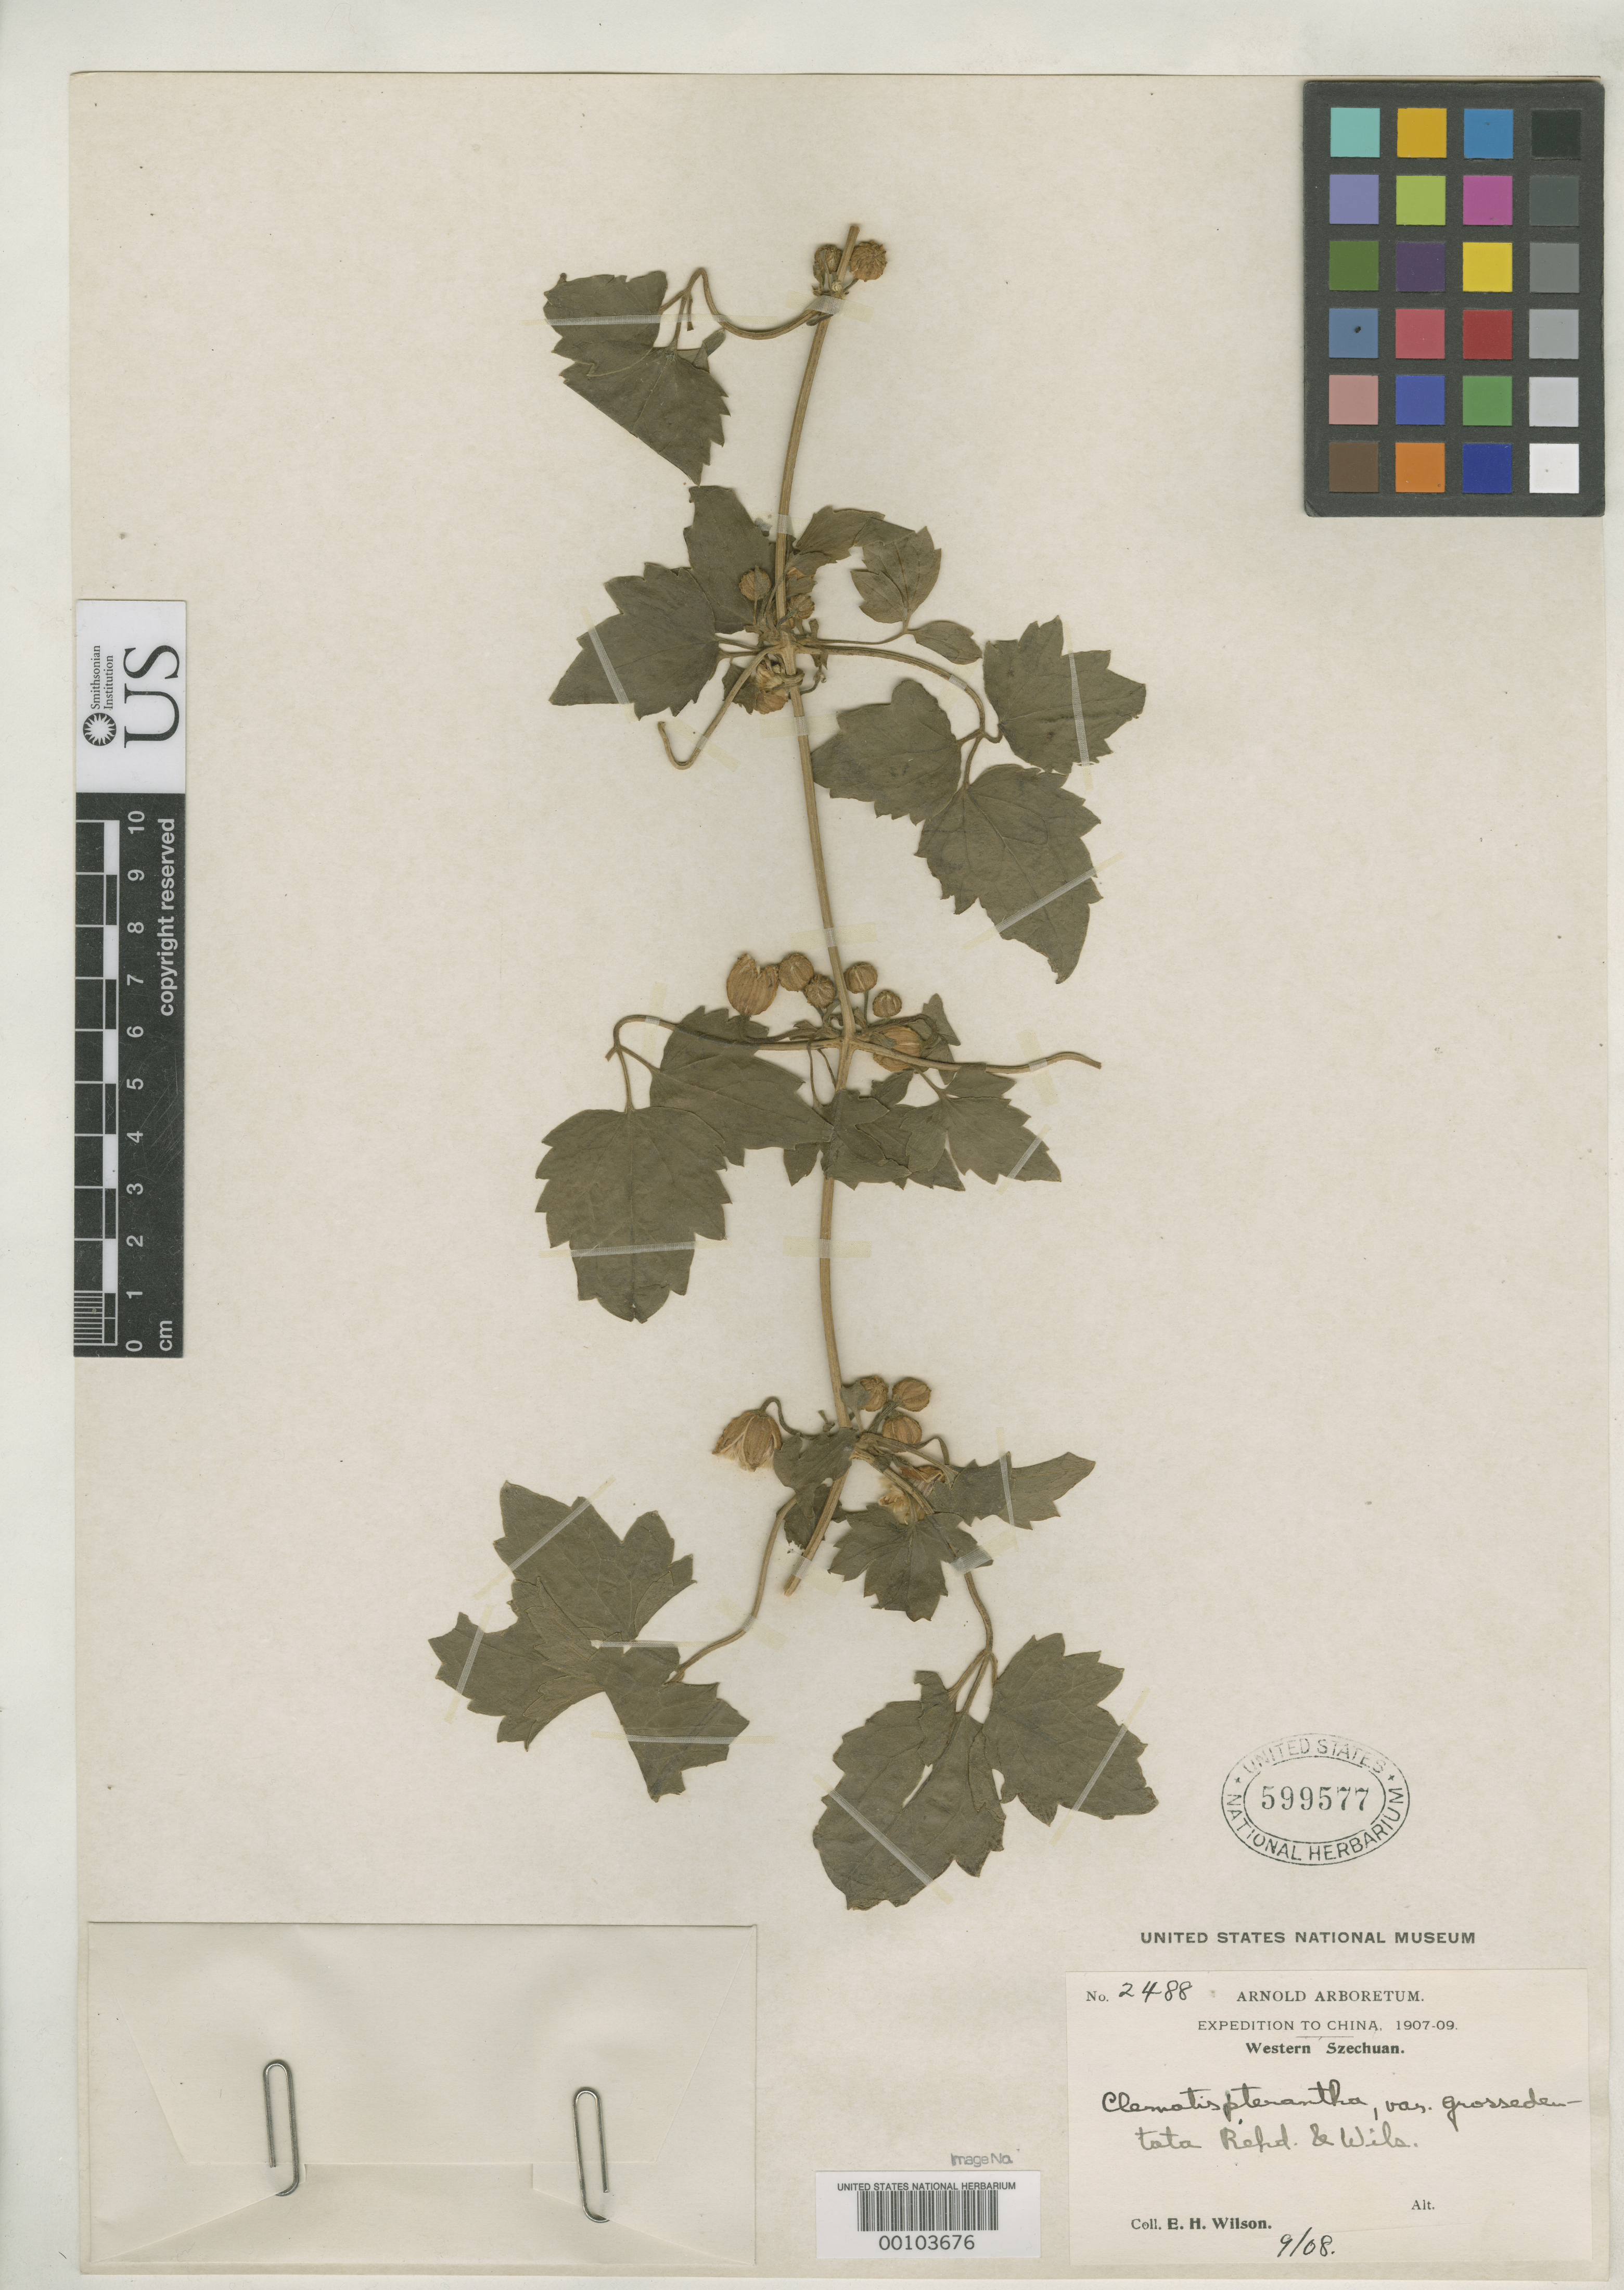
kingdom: Plantae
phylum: Tracheophyta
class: Magnoliopsida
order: Ranunculales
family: Ranunculaceae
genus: Clematis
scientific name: Clematis pterantha var. grossedentata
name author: Rehder & E.H. Wilson in Sarg.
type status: Isolectotype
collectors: E. H. Wilson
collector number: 2488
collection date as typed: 21 Sep 1908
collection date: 1908-09-21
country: China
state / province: Sichuan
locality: Tung Valley.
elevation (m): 600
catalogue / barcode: US 599577